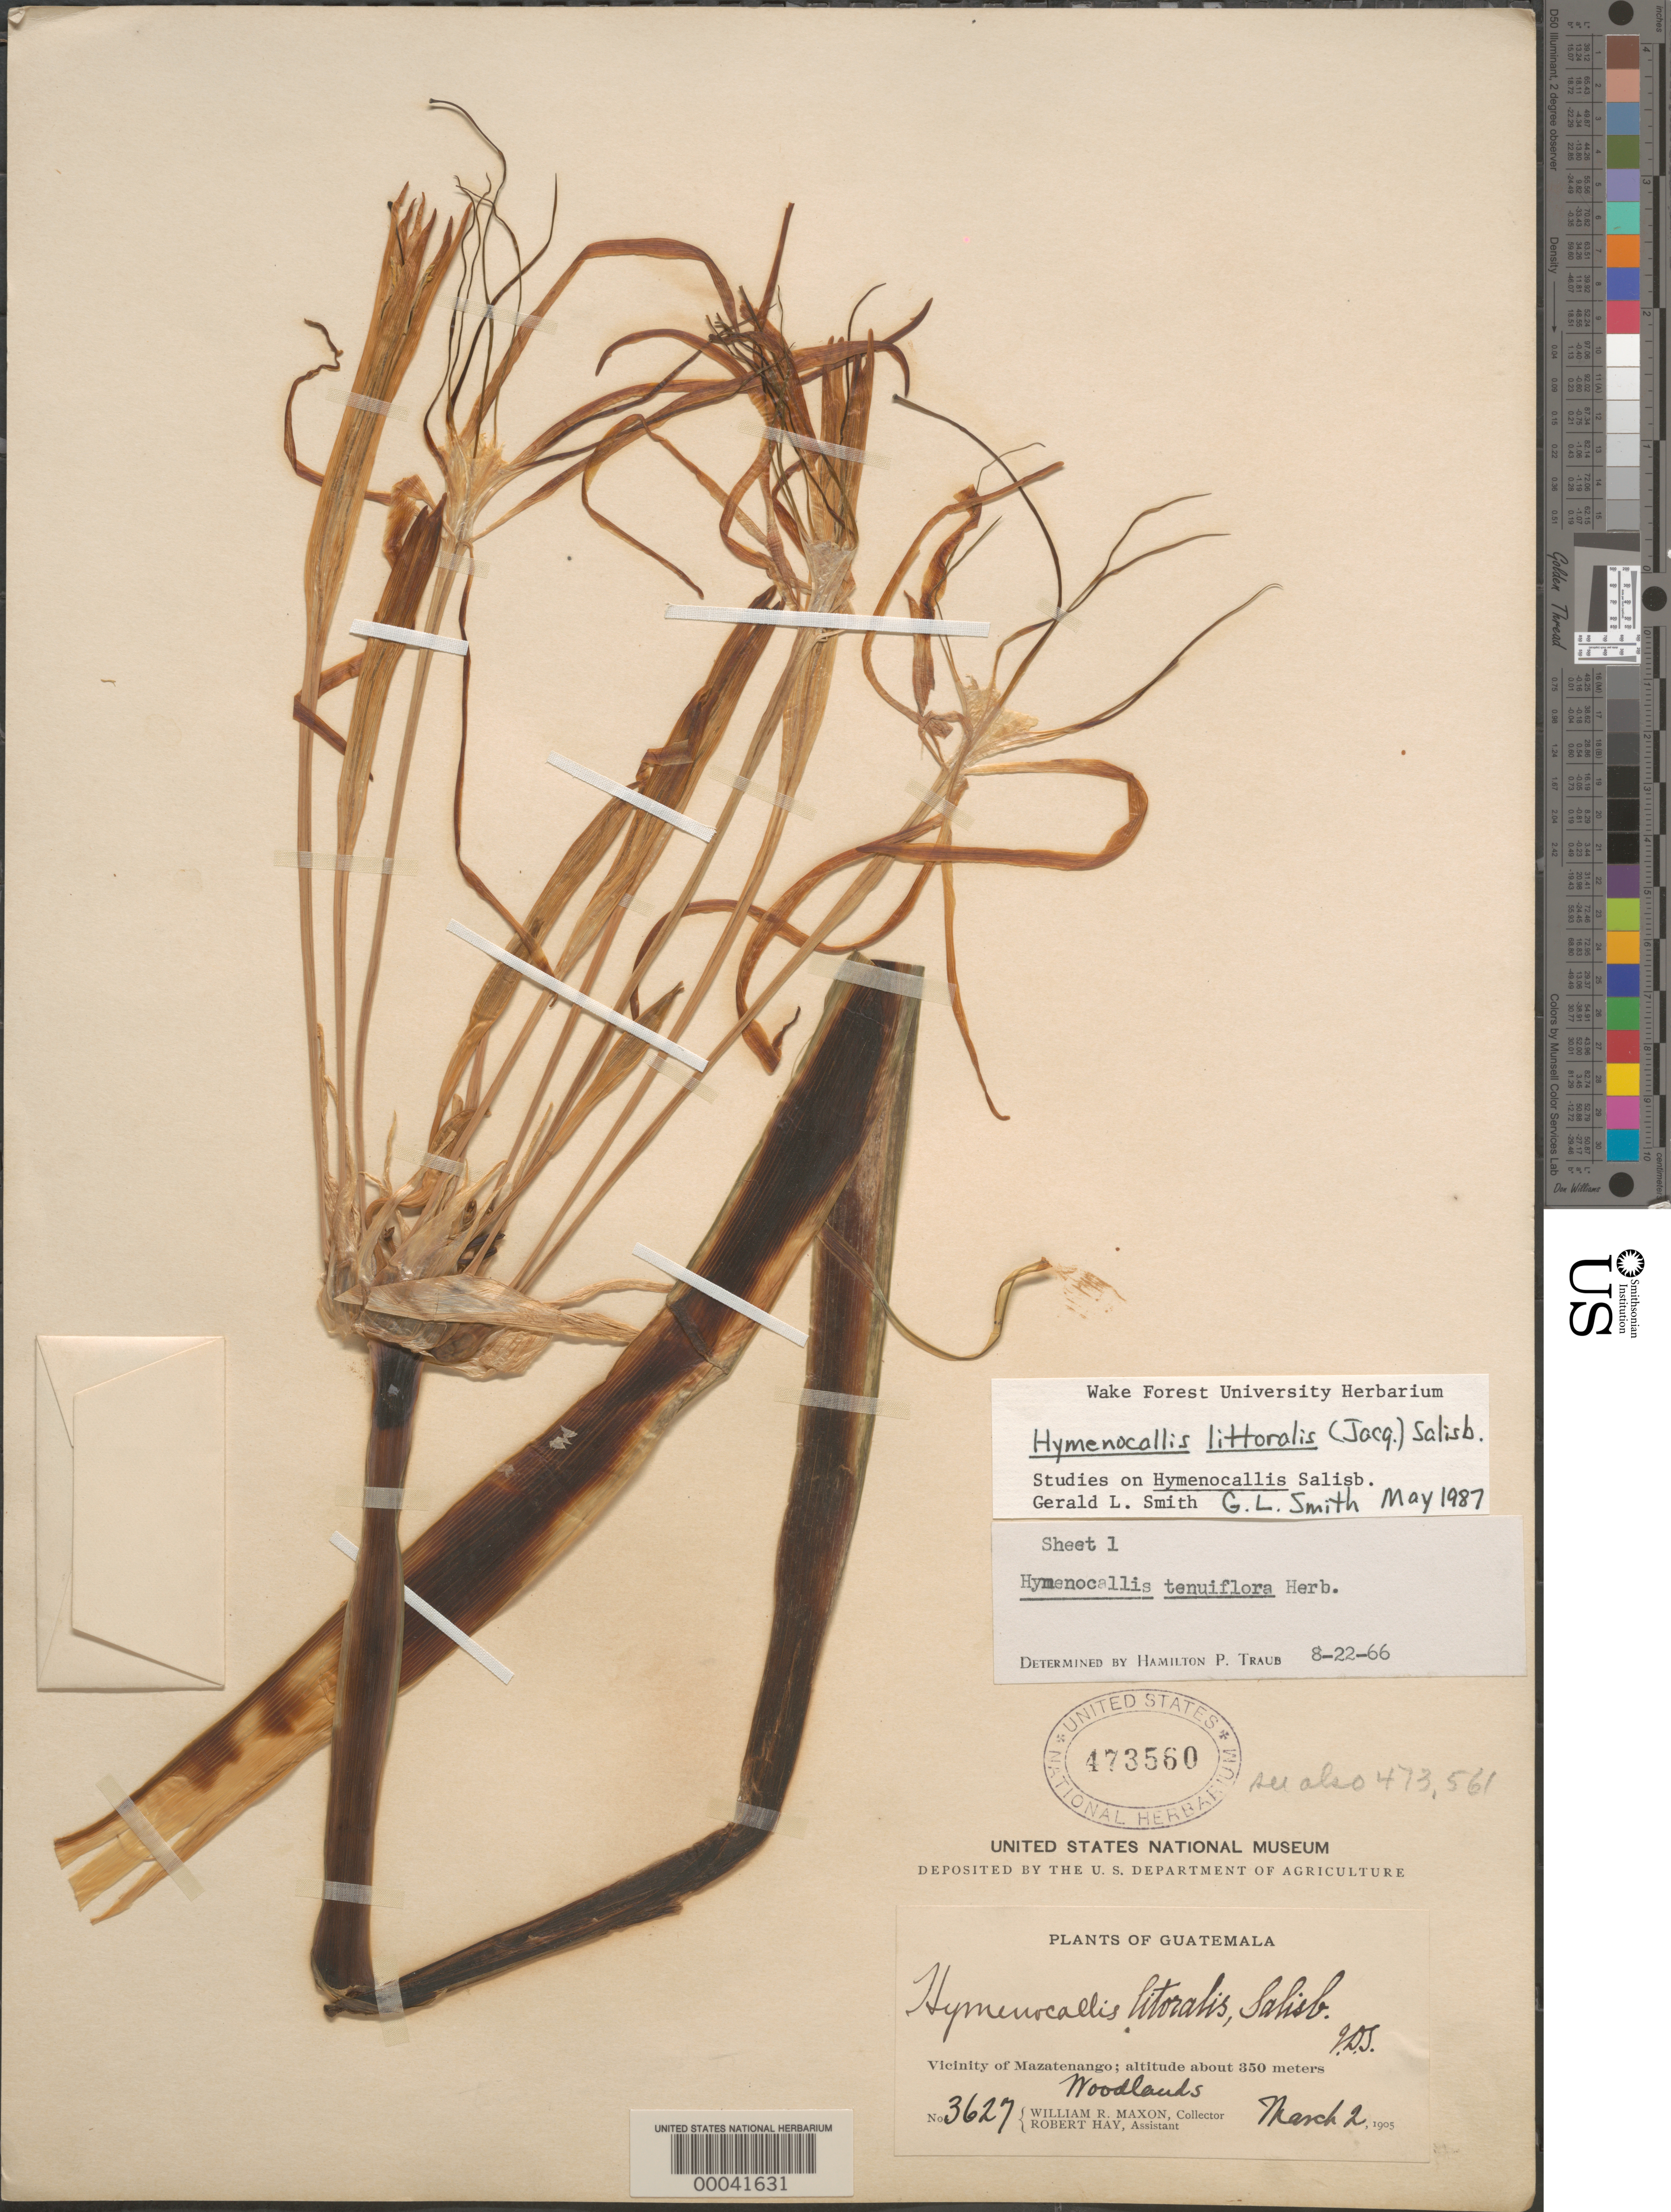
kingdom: Plantae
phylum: Tracheophyta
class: Liliopsida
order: Asparagales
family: Amaryllidaceae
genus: Hymenocallis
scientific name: Hymenocallis littoralis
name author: (Jacq.) Salisb.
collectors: W. R. Maxon & R. H. Hay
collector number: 3627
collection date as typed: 02 Mar 1905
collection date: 1905-03-02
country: Guatemala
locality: Vicinity of Mazatenango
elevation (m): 350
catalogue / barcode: US 473560